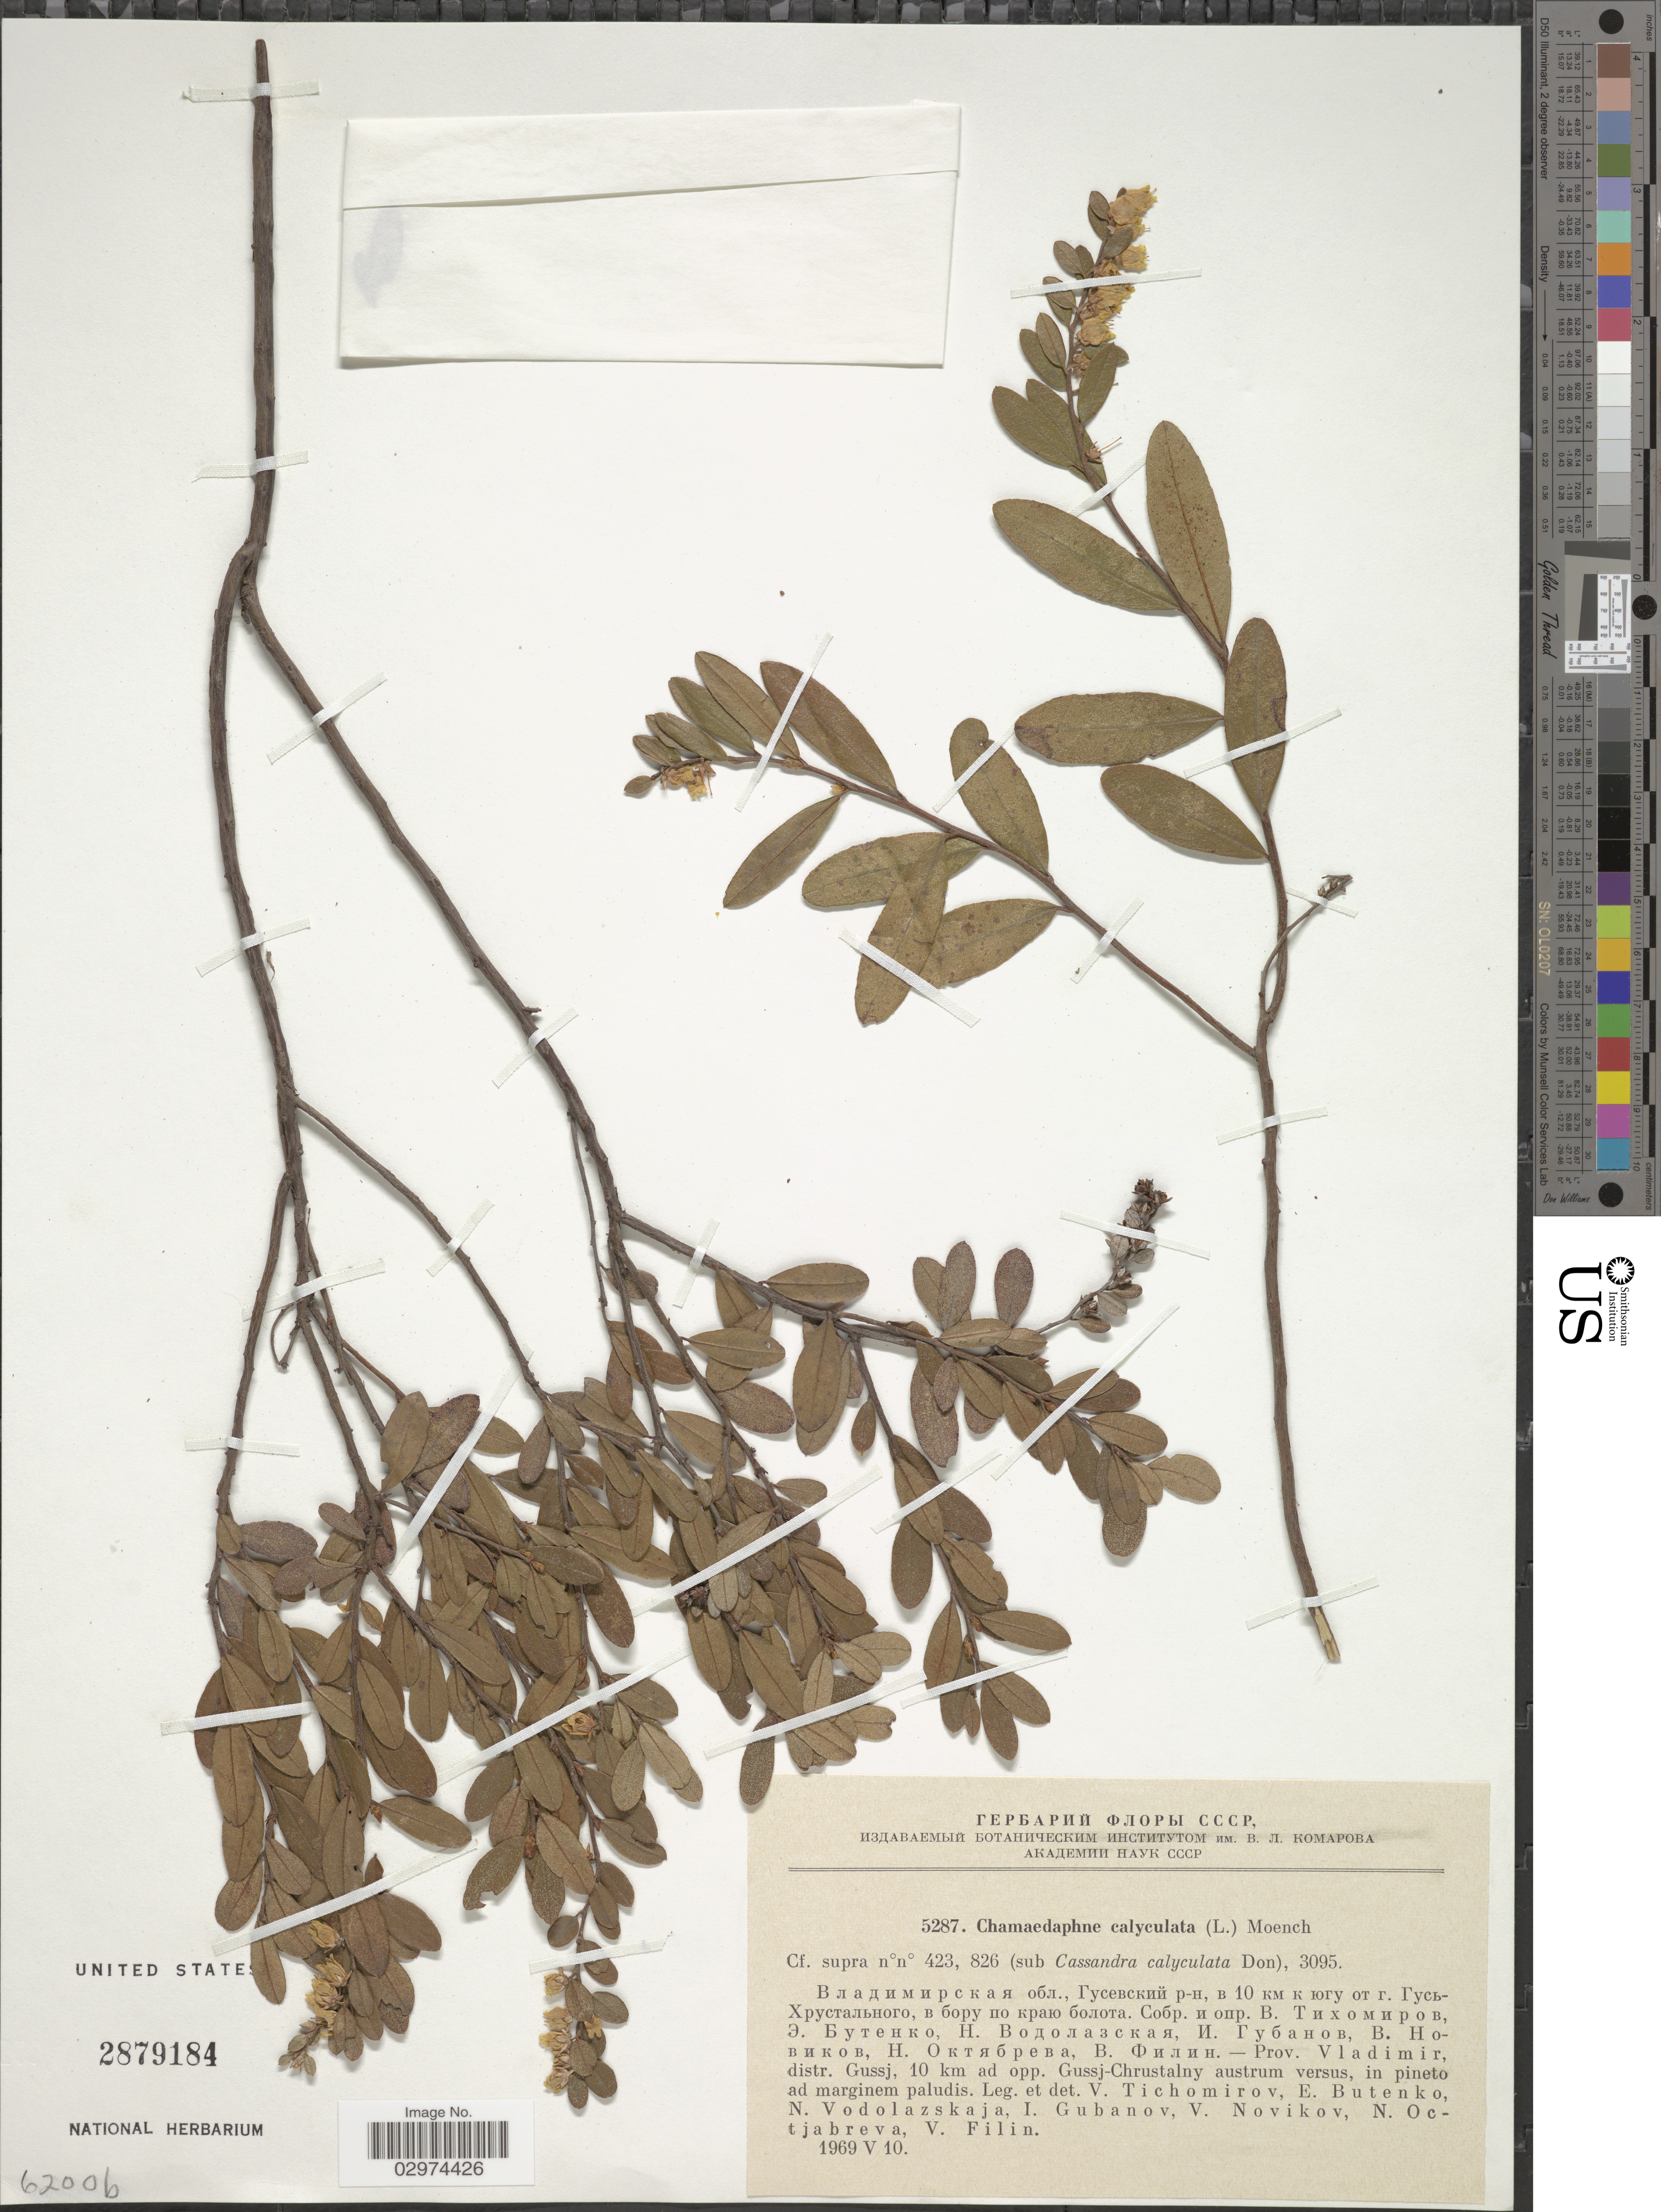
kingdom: Plantae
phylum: Tracheophyta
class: Magnoliopsida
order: Ericales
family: Ericaceae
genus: Chamaedaphne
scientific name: Chamaedaphne calyculata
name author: (L.) Moench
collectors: V. Tichomirov, E. Butenko, N. Vodolazskaja, I. Gubanov & et al.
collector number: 5287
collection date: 1969-05-10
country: Russian Federation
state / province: Vladimir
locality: Distr. Gussj, 10 km ad opp. Gussj-Chrustalny austrum versus, in pineto ad marginem paludis.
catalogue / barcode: US 2879184